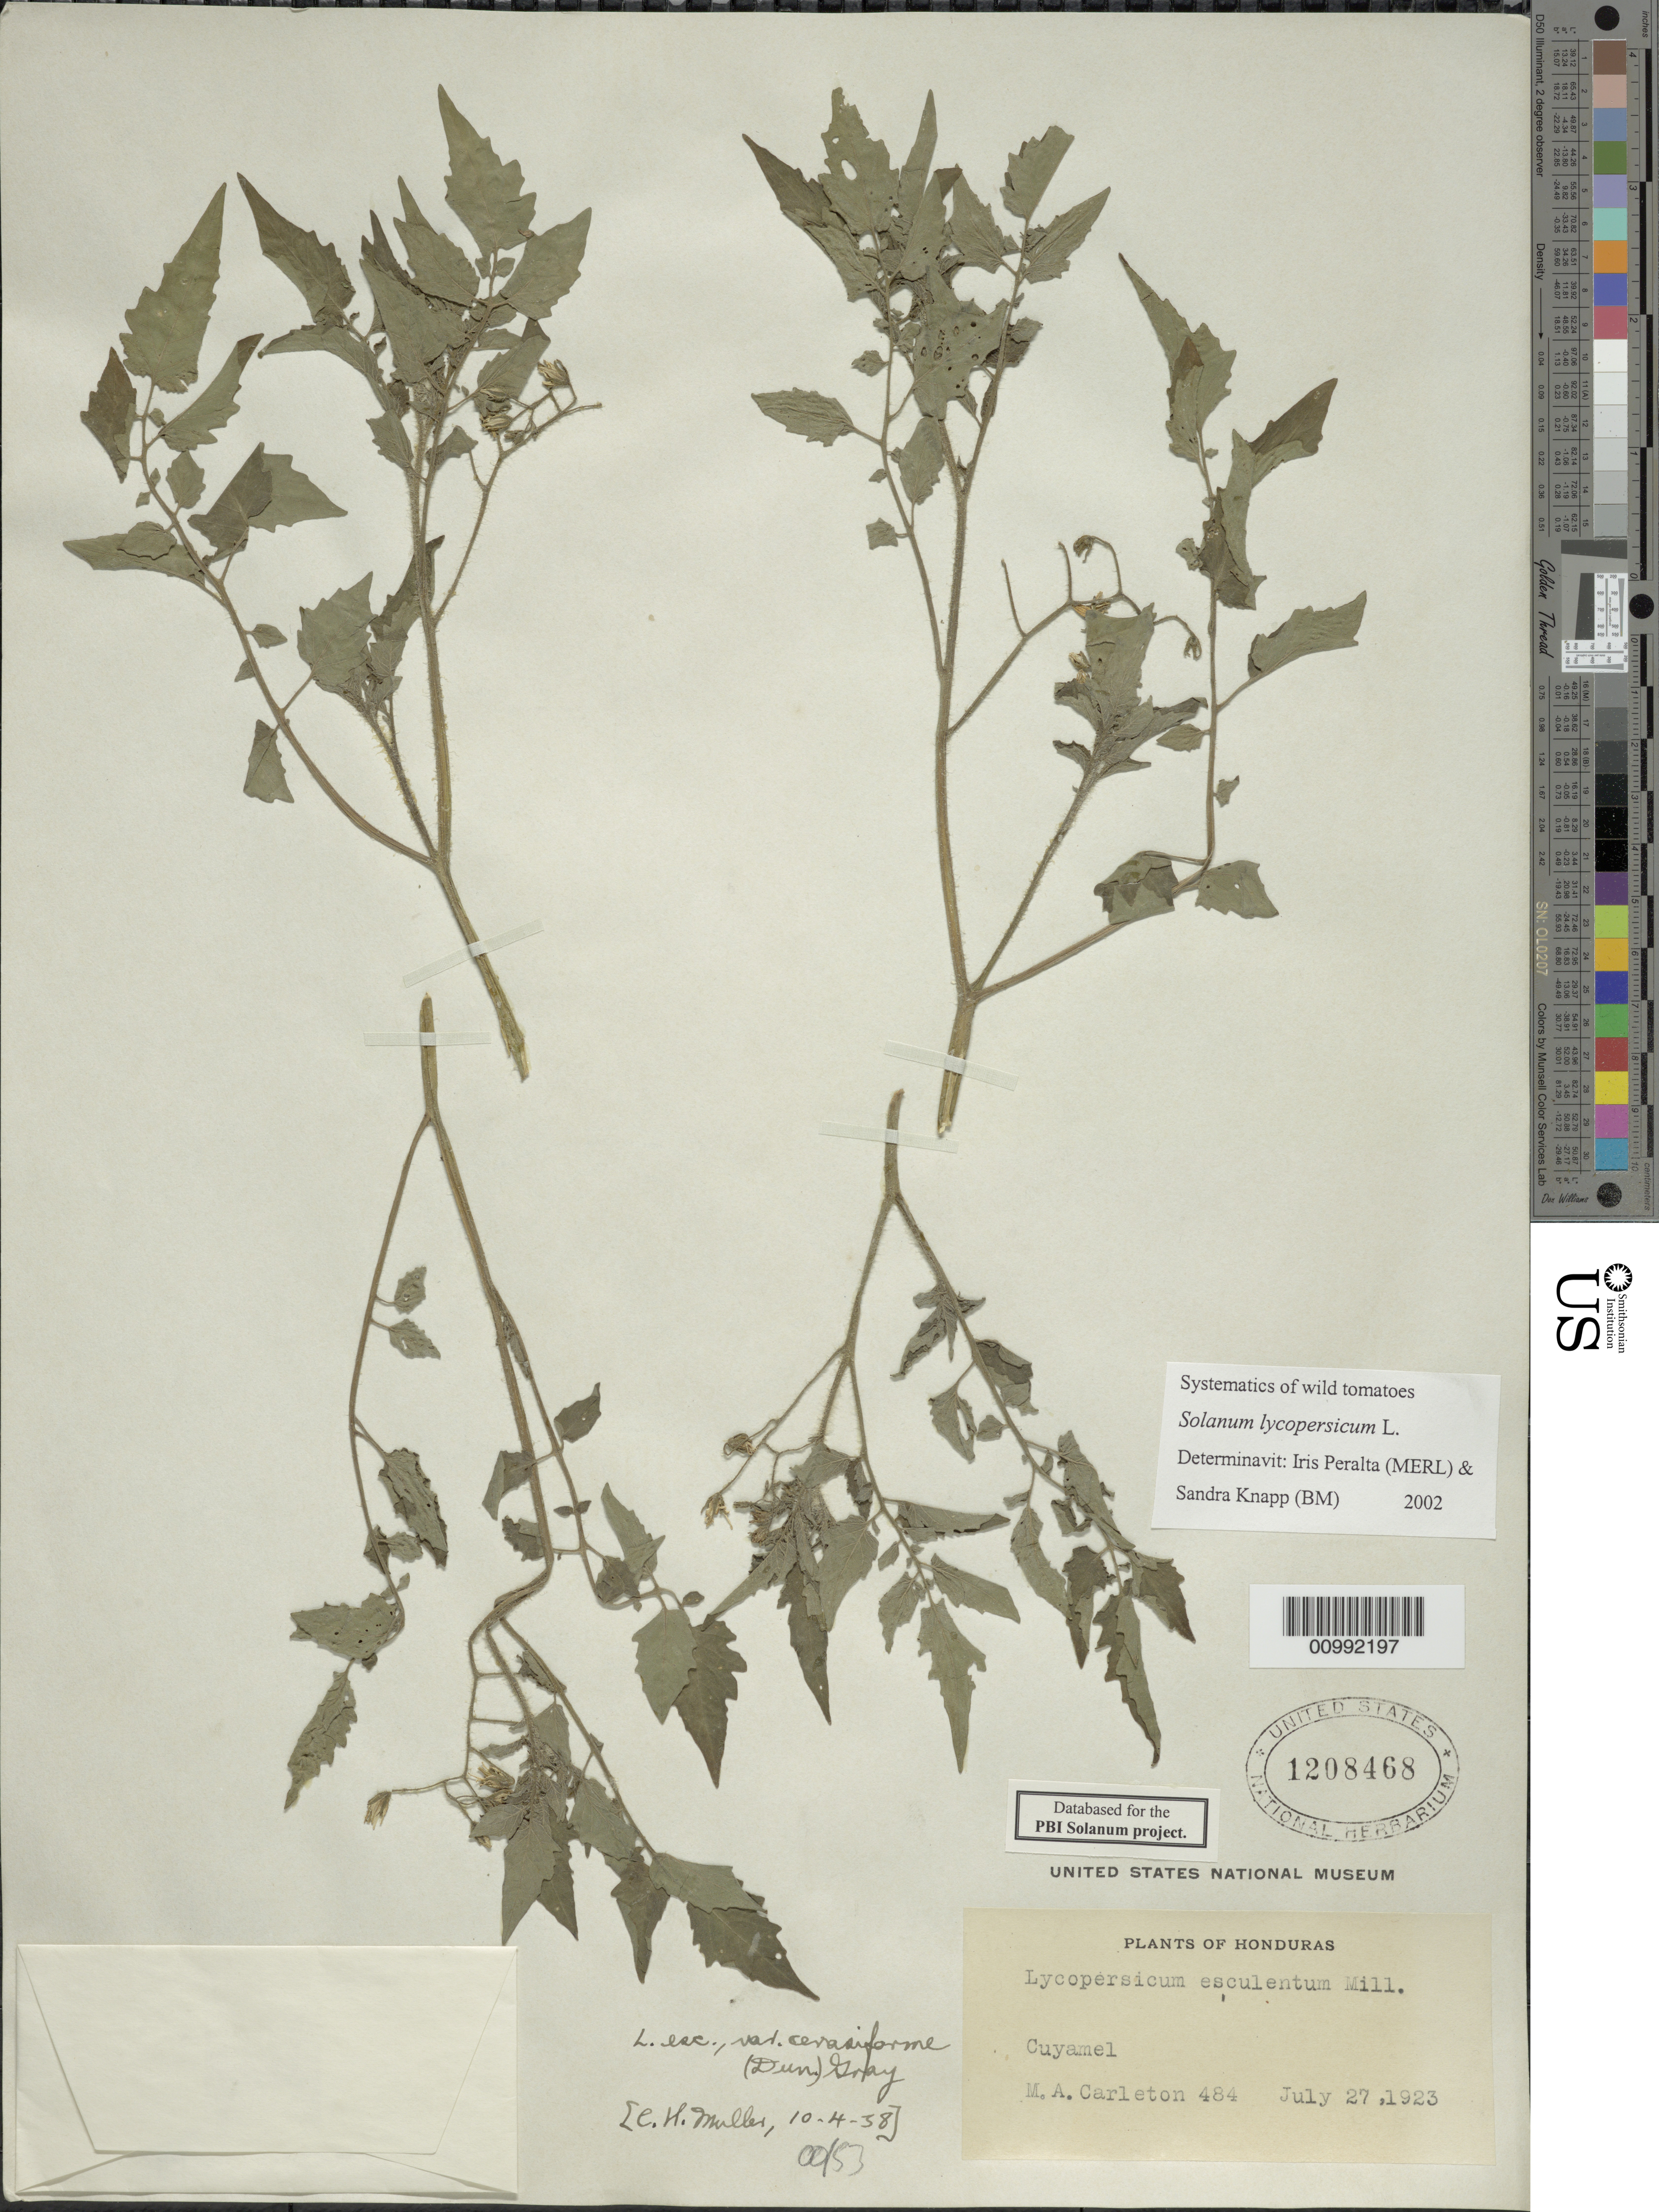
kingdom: Plantae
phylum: Tracheophyta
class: Magnoliopsida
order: Solanales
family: Solanaceae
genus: Solanum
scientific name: Solanum lycopersicum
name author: L.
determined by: Peralta, Iris E.; Knapp, S. D.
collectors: M. A. Carleton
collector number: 484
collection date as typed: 27 Jul 1923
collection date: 1923-07-27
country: Honduras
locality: Cuyamel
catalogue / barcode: US 1208468